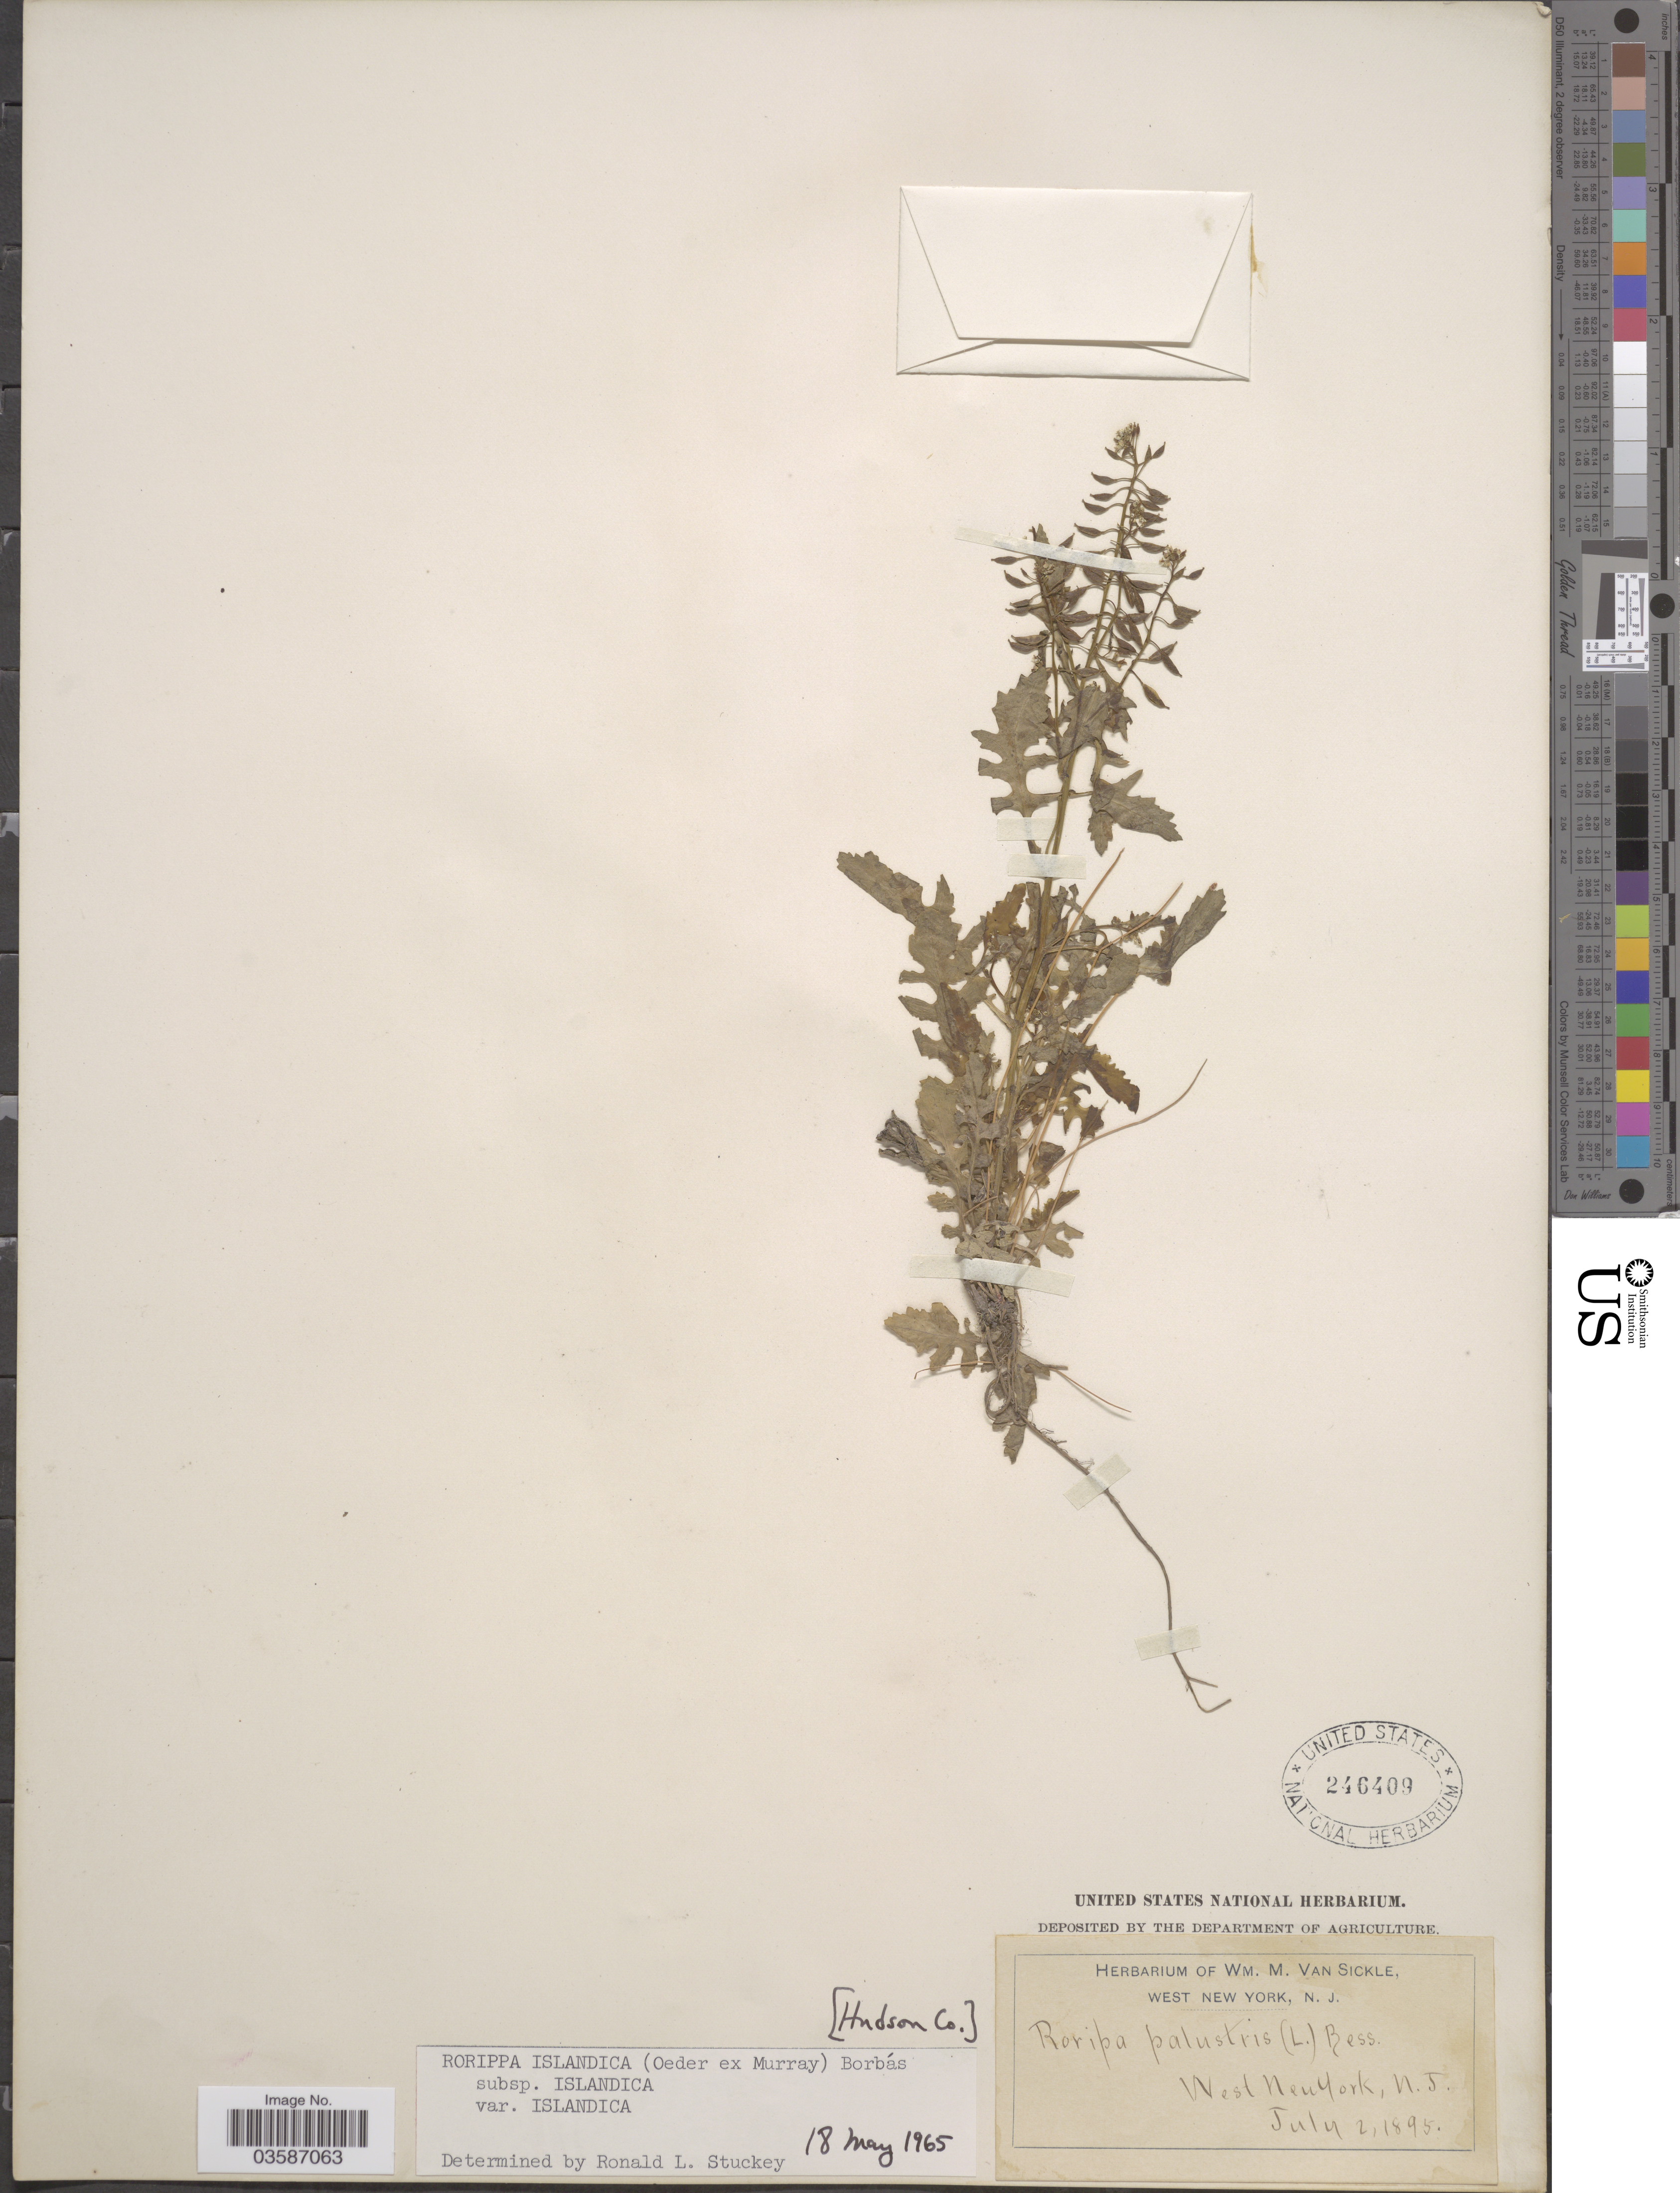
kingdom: Plantae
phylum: Tracheophyta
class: Magnoliopsida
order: Brassicales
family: Brassicaceae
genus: Rorippa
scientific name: Rorippa islandica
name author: (Oeder) Borbás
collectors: ex herb. Wm. M. Van Sickle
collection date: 1895-07-02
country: United States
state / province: New Jersey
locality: West New York.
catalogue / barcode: US 246409